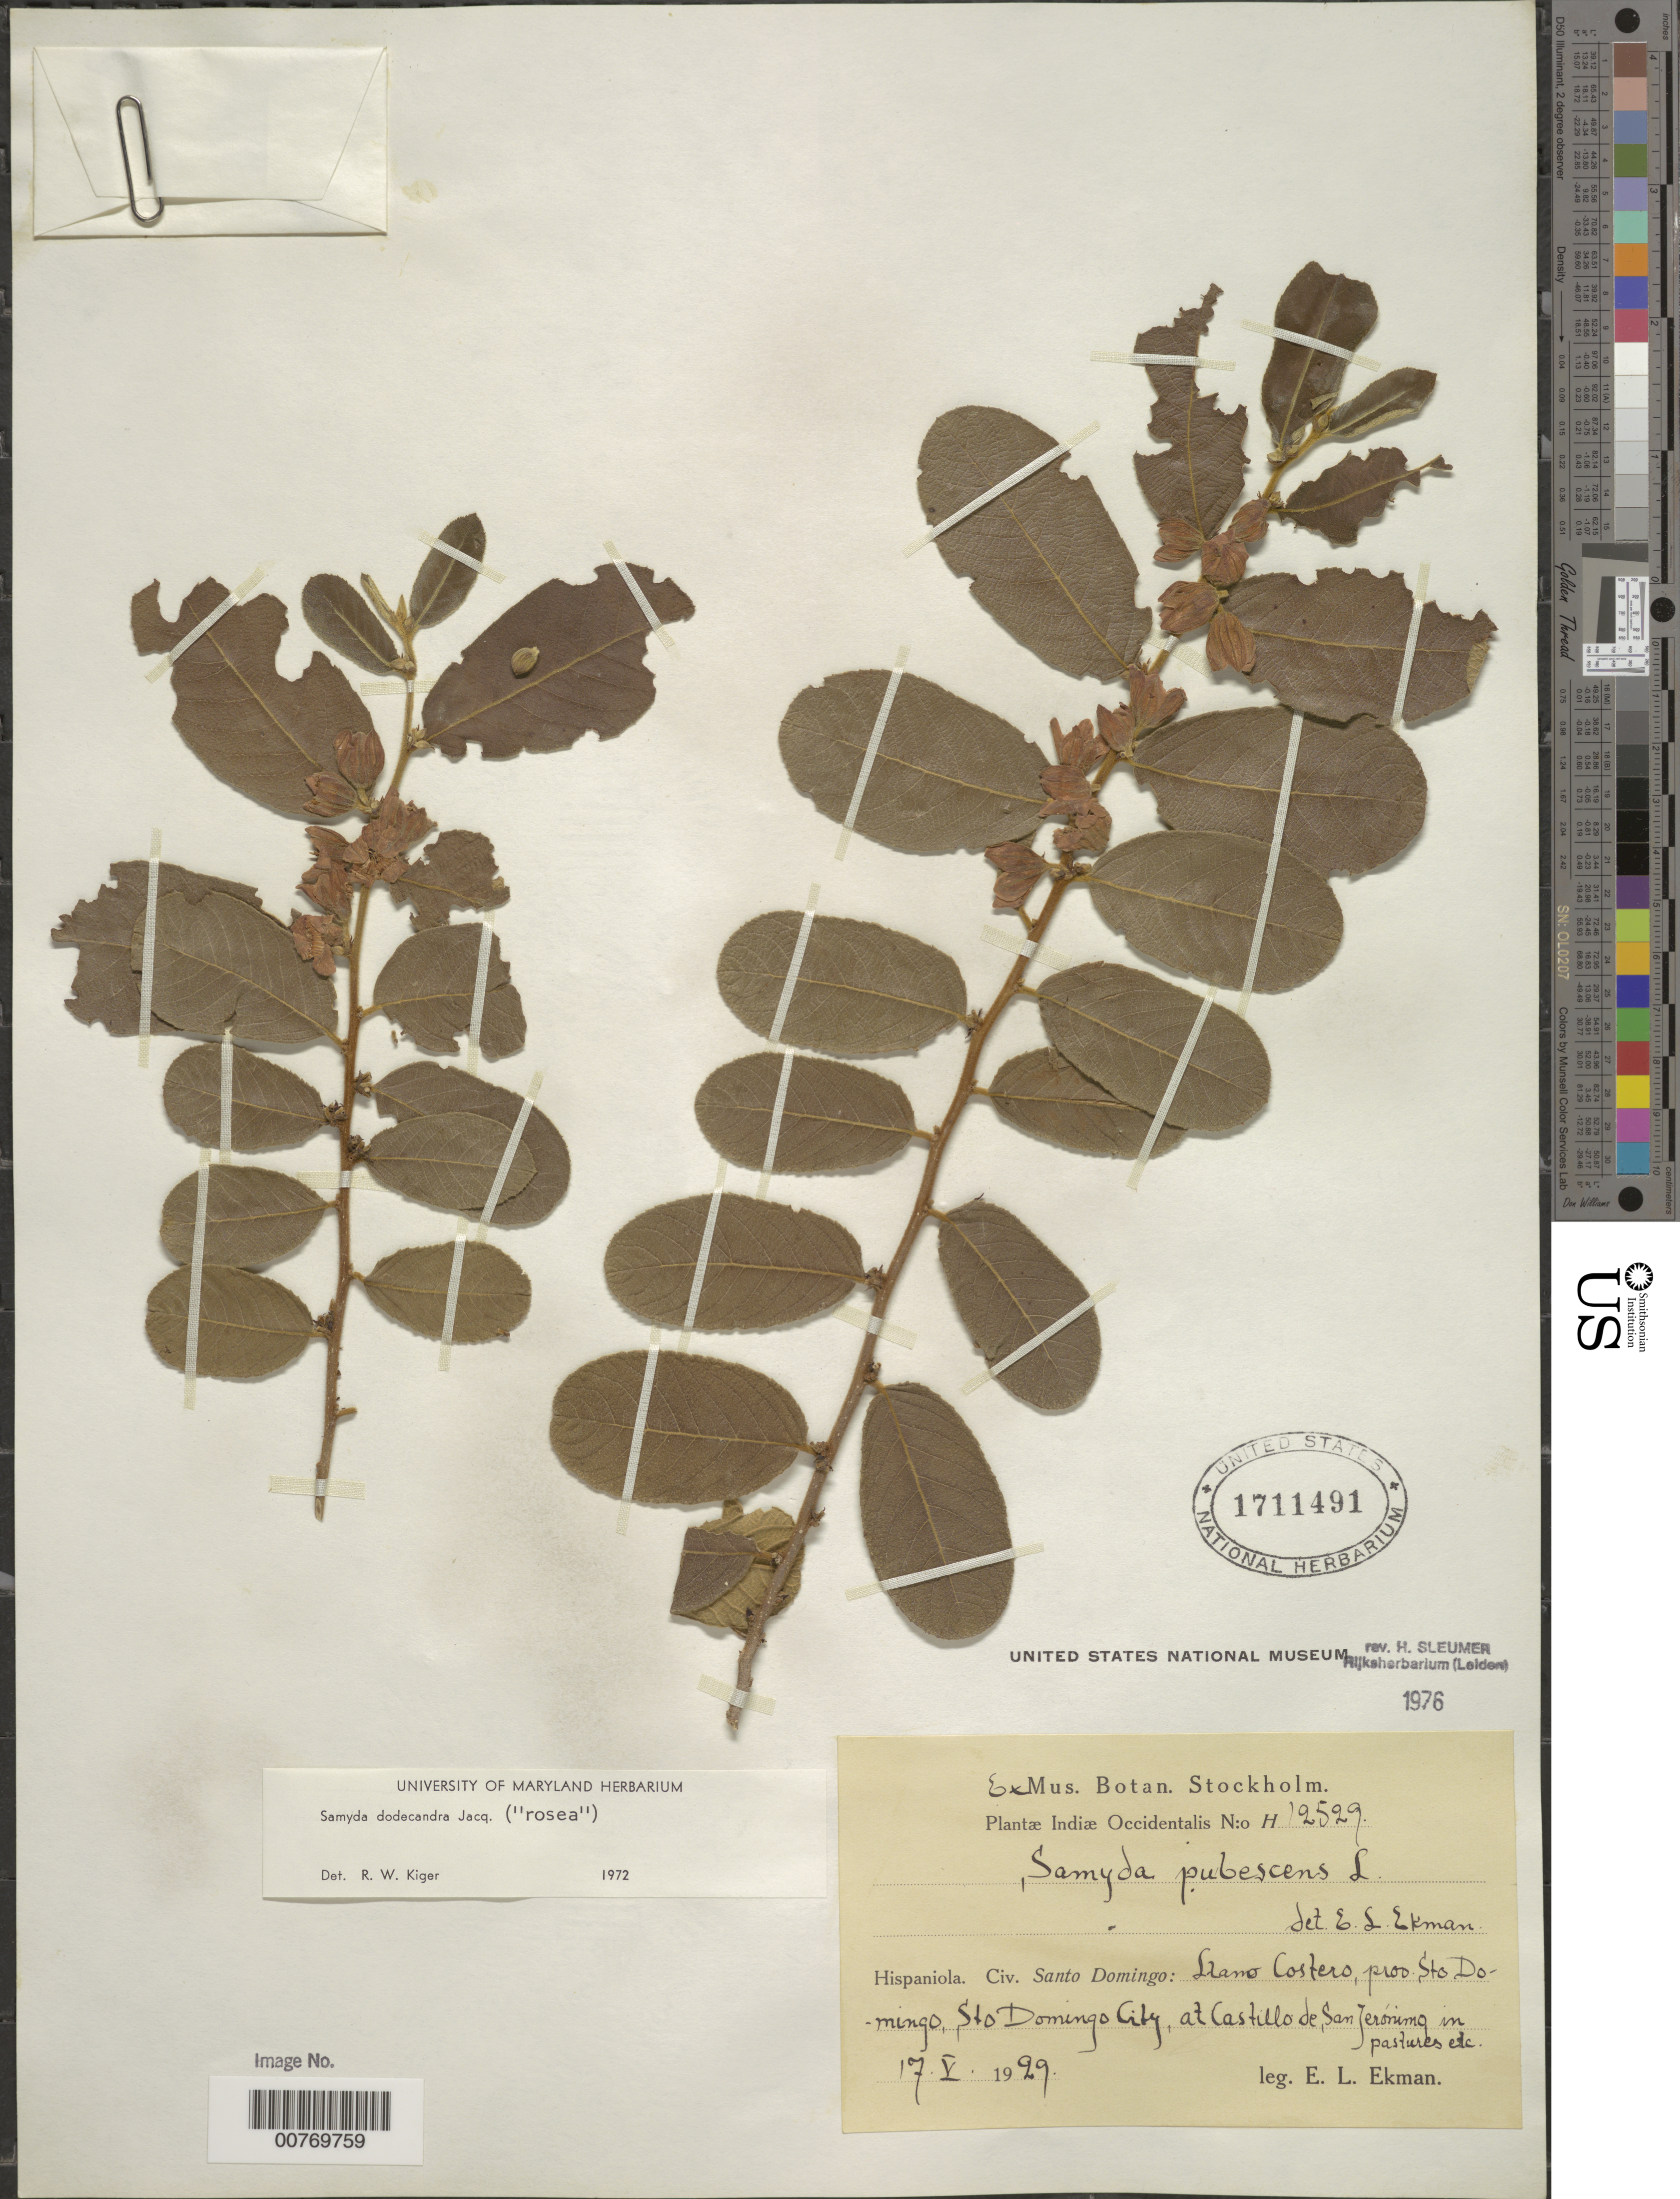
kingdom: Plantae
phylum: Tracheophyta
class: Magnoliopsida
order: Malpighiales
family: Salicaceae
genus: Casearia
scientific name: Casearia dodecandra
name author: (Jacq.) T. Samar. & M.H. Alford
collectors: E. L. Ekman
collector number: H 12529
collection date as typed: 17 May 1929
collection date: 1929-05-17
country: Dominican Republic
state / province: Santo Domingo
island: Hispaniola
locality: Llano Costero, Santo Domingo City, at Castillo de San Jerónimo in Pastures.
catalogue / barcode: US 1711491